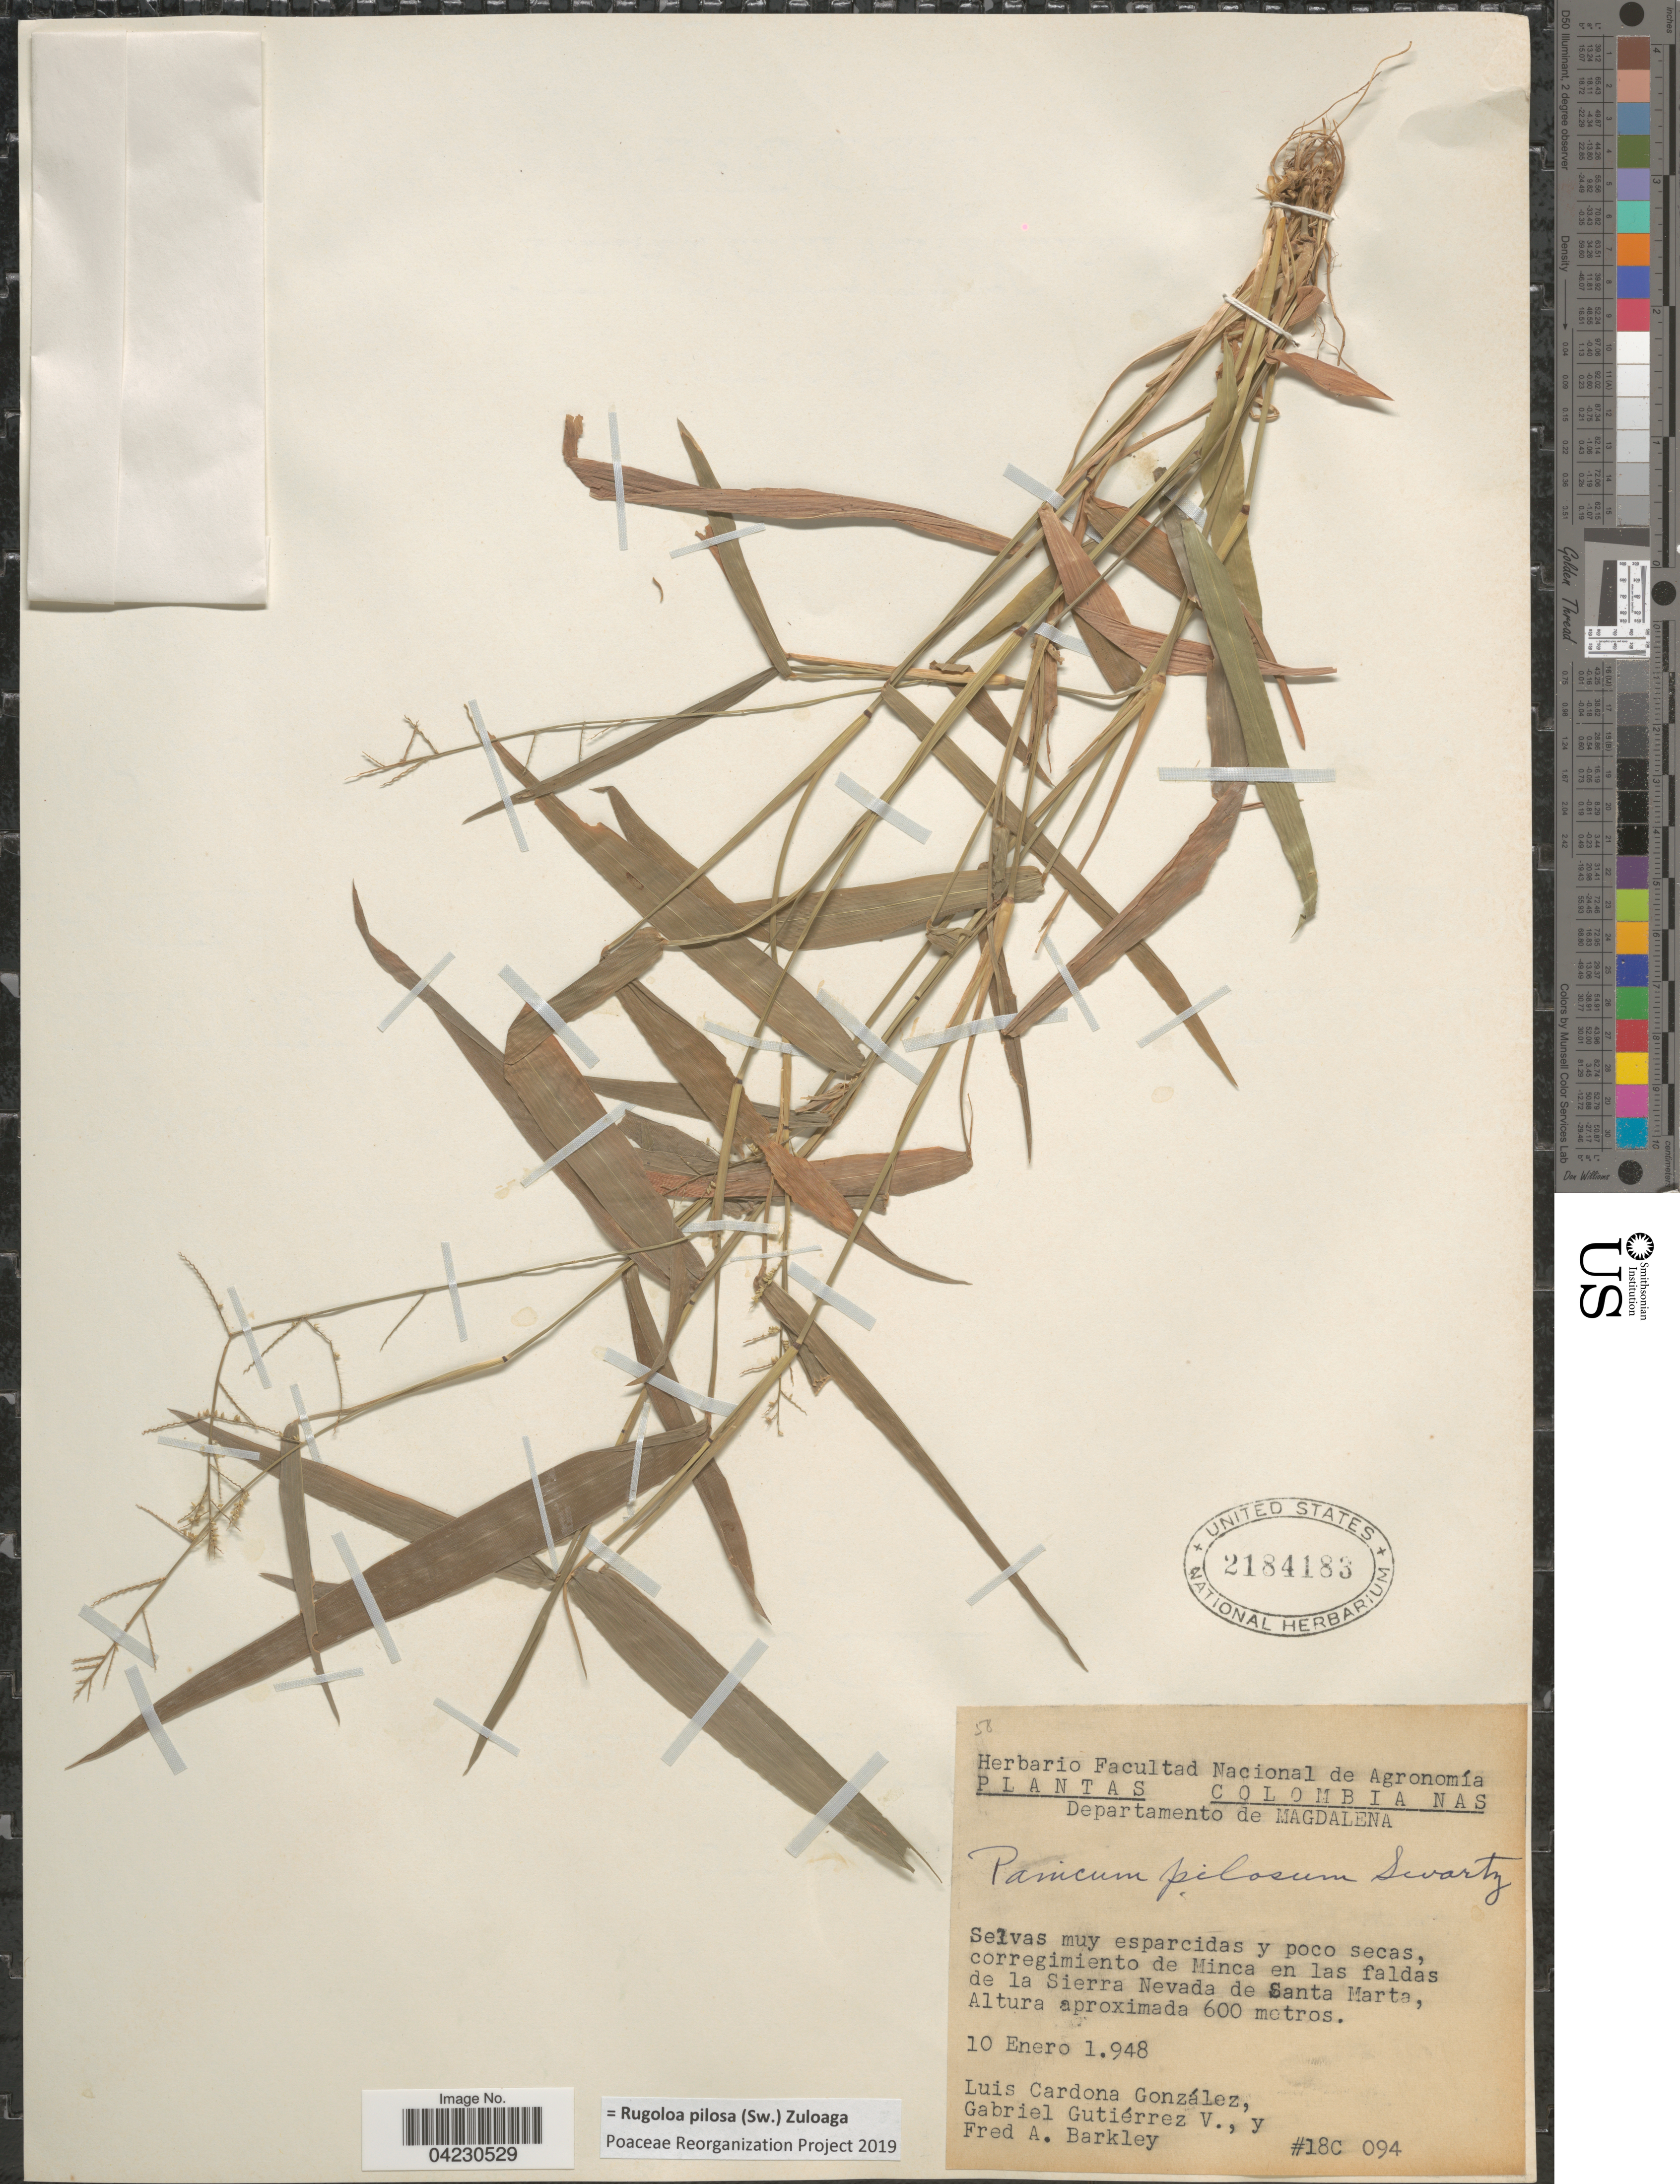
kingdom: Plantae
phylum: Tracheophyta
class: Liliopsida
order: Poales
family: Poaceae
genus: Rugoloa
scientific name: Rugoloa pilosa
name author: (Sw.) Zuloaga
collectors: L. Cardona Gonzalez, G. Gutiérrez V. & F. A. Barkley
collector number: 18C094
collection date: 1948-01-10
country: Colombia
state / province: Magdalena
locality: Departamento de Magdalena. Selvas muy esparcidas y poco secas, corregimiento de Minca en las faldas de la Sierra Nevada de Santa Marta.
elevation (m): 600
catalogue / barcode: US 2184183